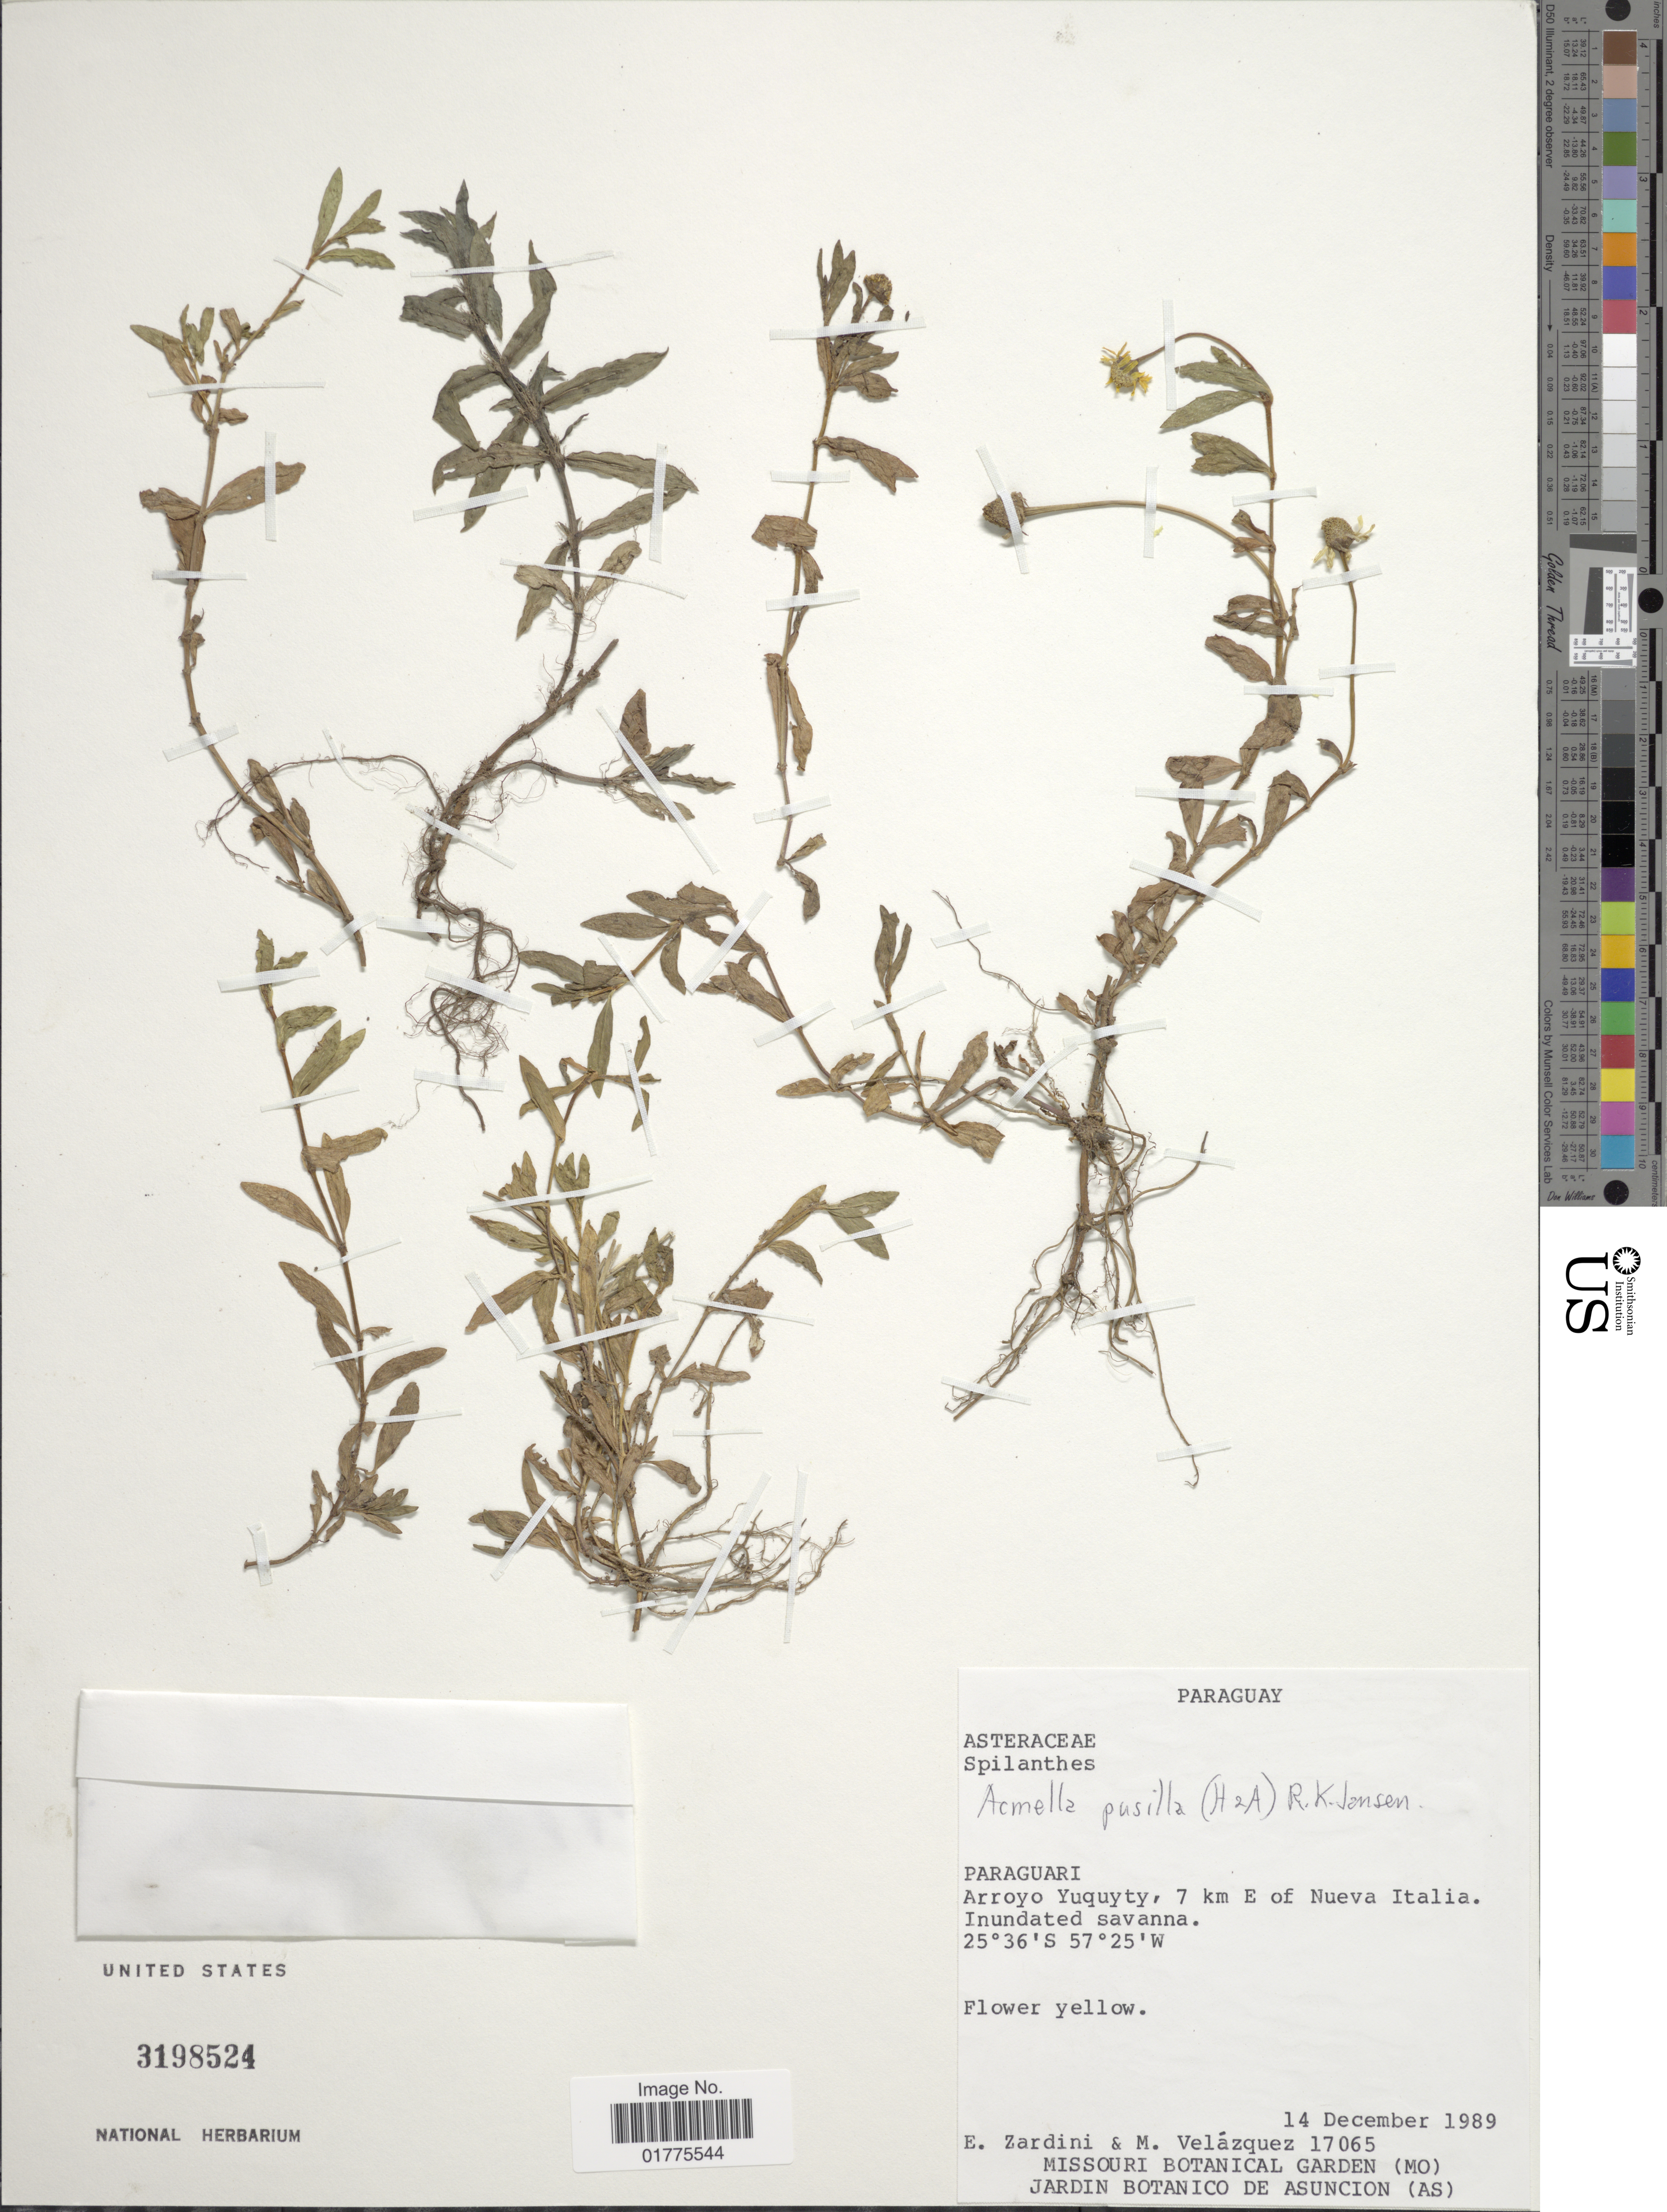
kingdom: Plantae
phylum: Tracheophyta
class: Magnoliopsida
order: Asterales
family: Asteraceae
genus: Acmella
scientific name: Acmella pusilla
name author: (Hook. & Arn.) R.K. Jansen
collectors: E. M. Zardini & M. Velazquez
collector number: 17065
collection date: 1989-12-14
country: Paraguay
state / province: Paraguari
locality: Arroyo Yuquyty, 7 km E of Nueva Italia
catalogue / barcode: US 3198524